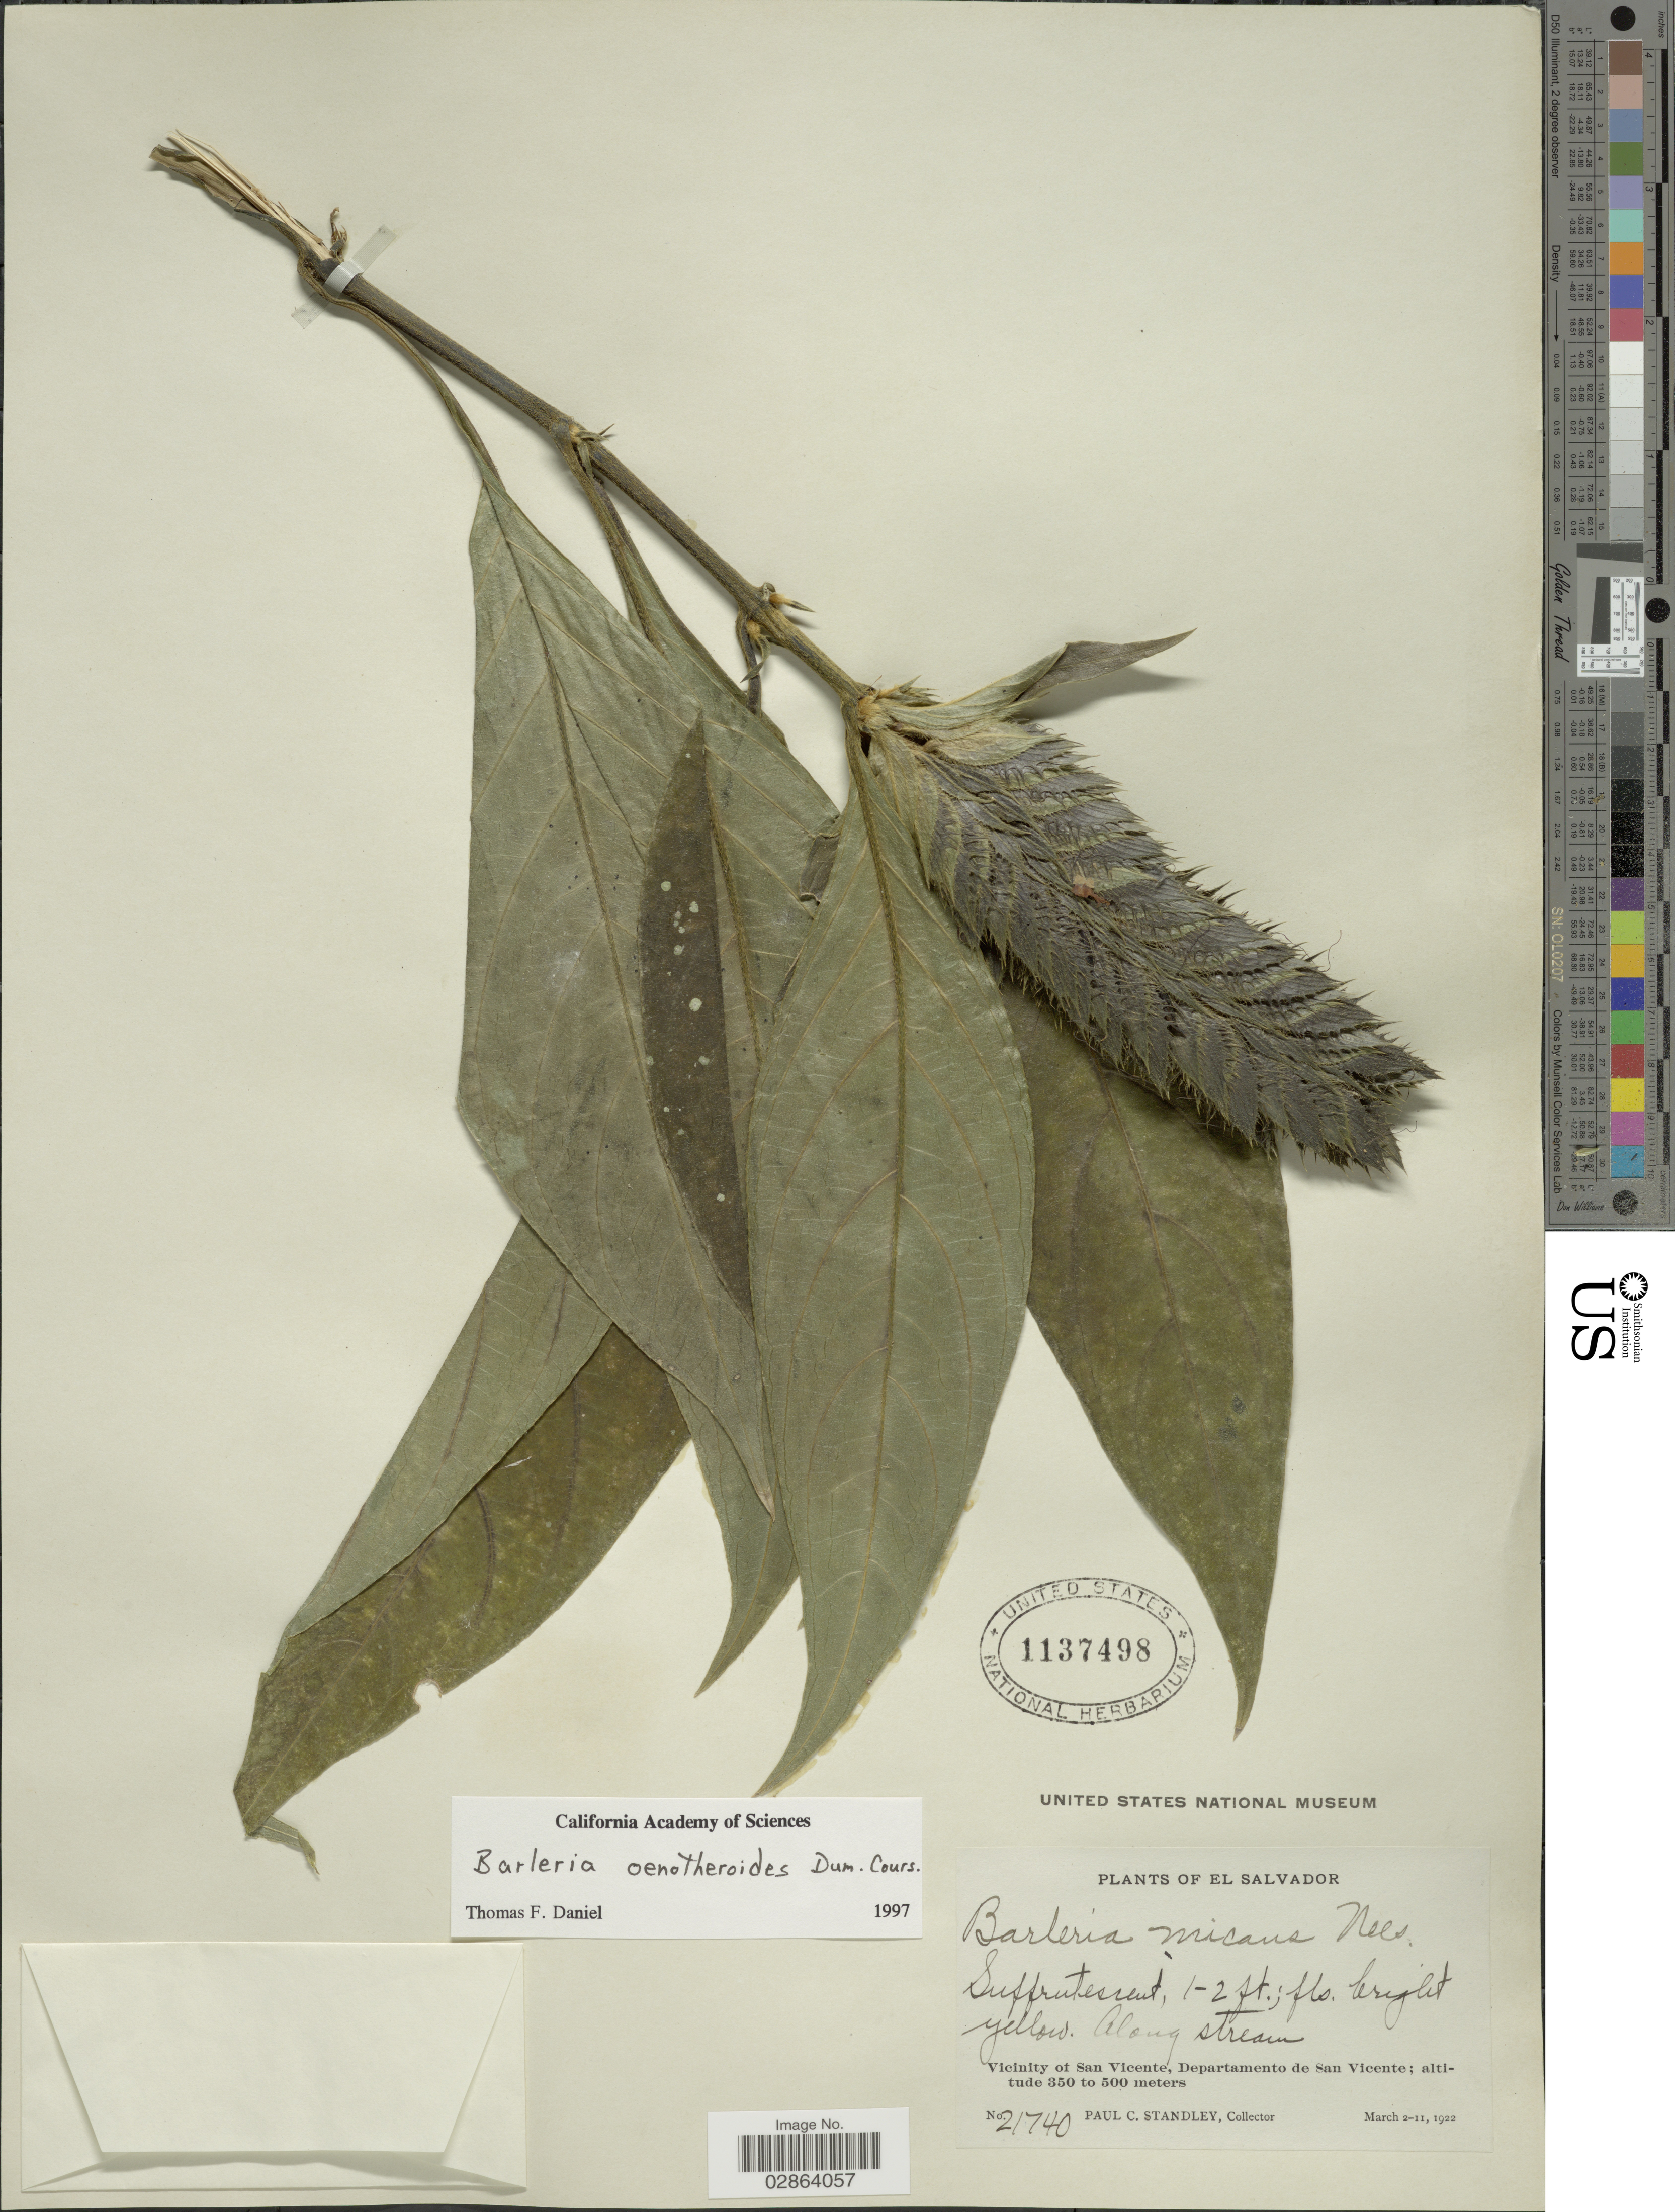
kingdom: Plantae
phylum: Tracheophyta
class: Magnoliopsida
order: Lamiales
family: Acanthaceae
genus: Barleria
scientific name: Barleria oenotheroides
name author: Dum. Cours.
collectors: P. C. Standley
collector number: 21740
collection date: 1922-03-02/1922-03-11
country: El Salvador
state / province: San Vincente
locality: Vicinity of San Vicente, Departamento de San Vicente.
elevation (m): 350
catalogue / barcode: US 1137498